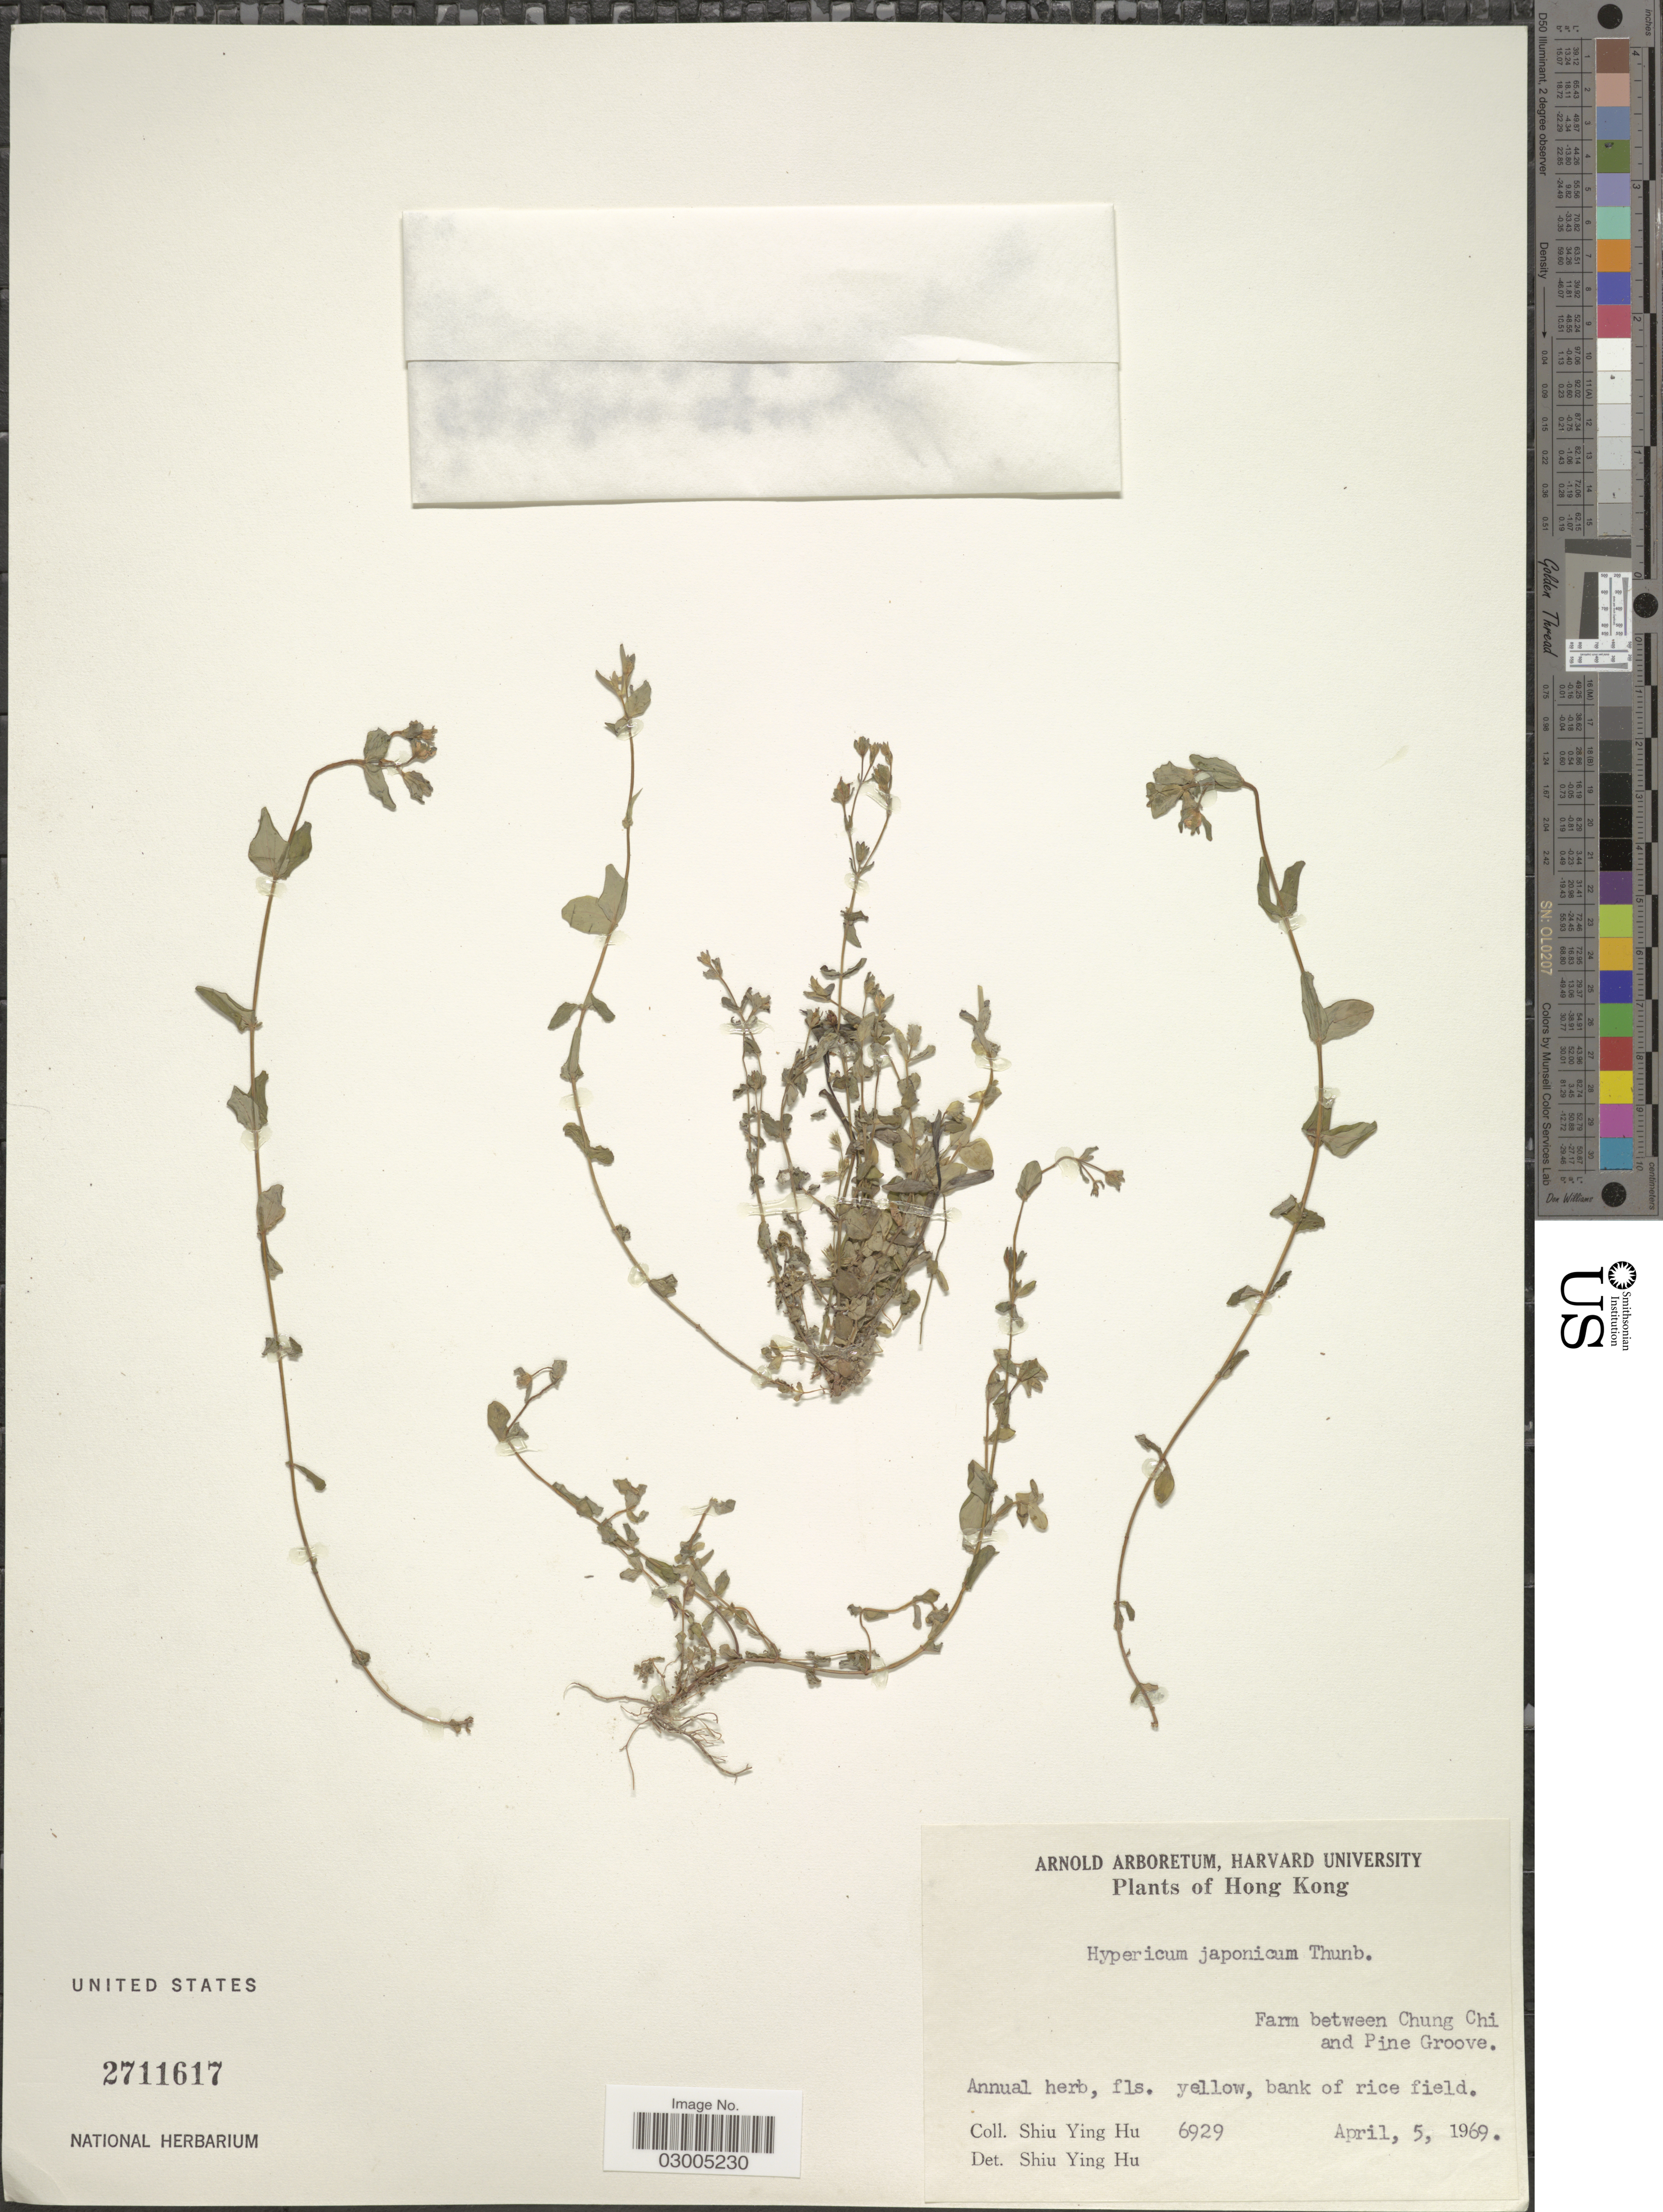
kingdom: Plantae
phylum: Tracheophyta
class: Magnoliopsida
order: Malpighiales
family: Hypericaceae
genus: Hypericum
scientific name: Hypericum japonicum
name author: Thunb.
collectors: S. Y. Hu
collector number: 6929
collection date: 1969-04-05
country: China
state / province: Hong Kong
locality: Farm between Chung Chi and Pine Groove.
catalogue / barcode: US 2711617